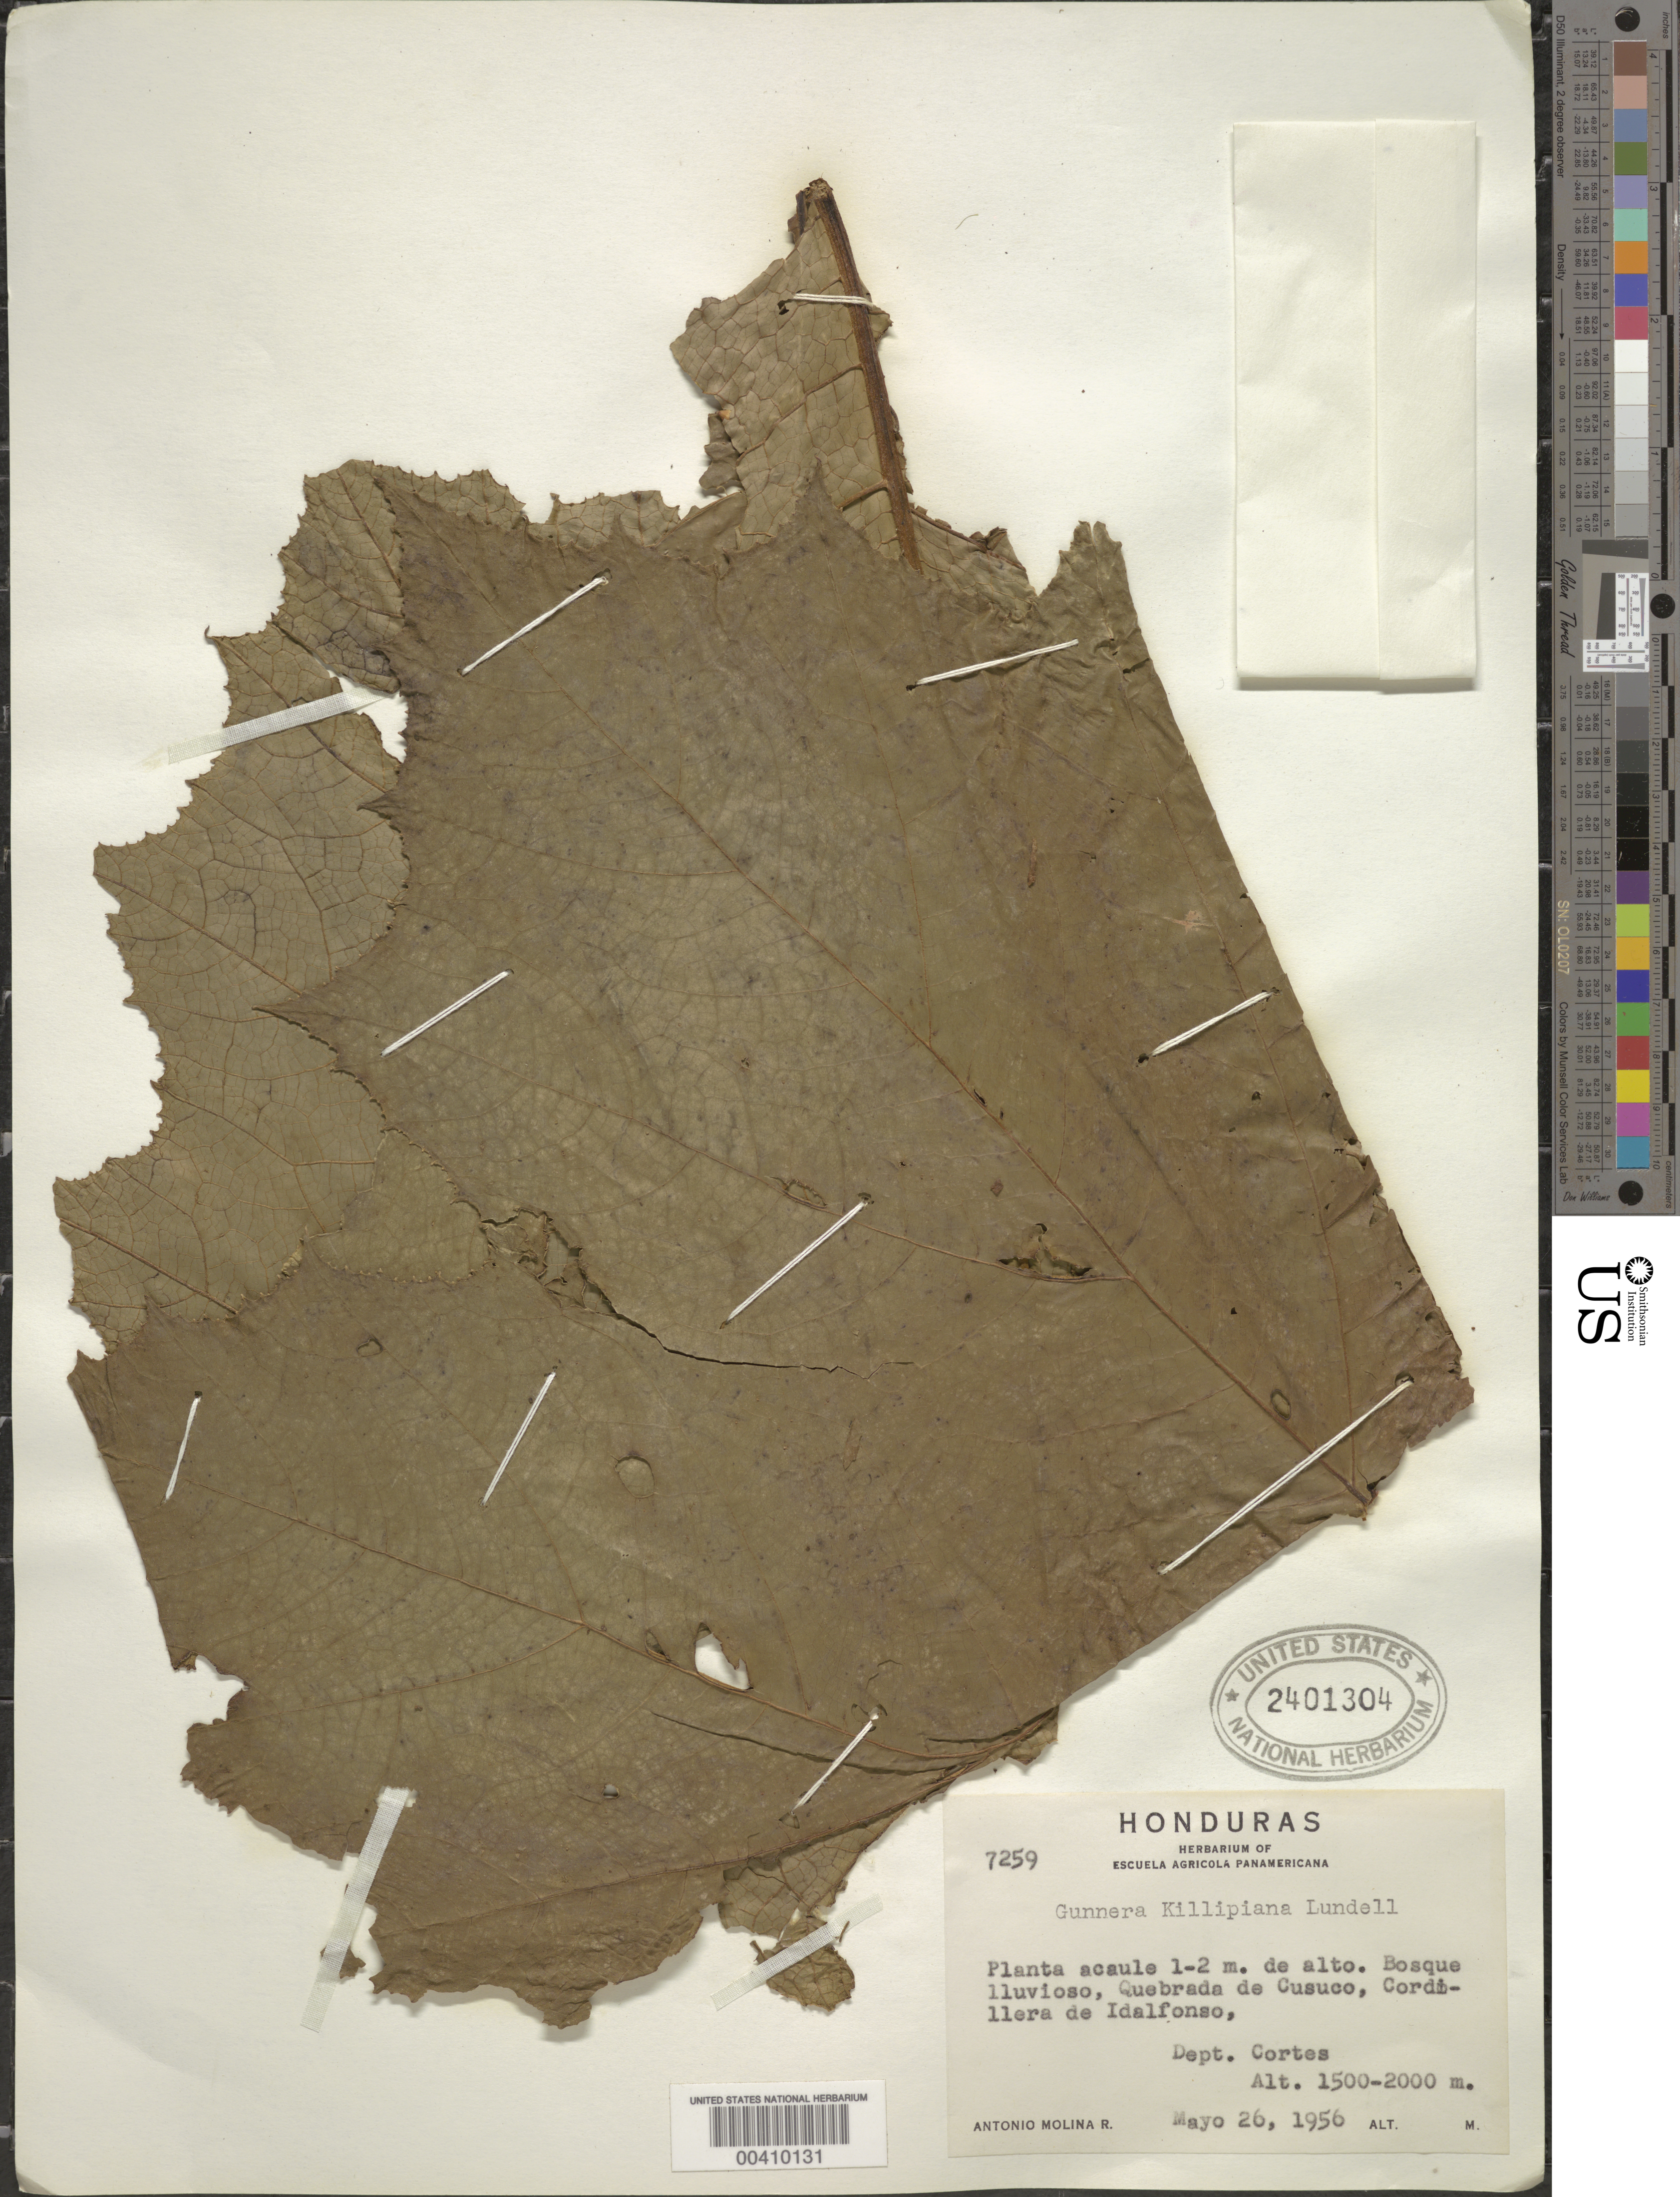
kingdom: Plantae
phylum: Tracheophyta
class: Magnoliopsida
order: Gunnerales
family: Gunneraceae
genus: Gunnera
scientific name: Gunnera killipiana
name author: Lundell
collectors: A. Molina R.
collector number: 7259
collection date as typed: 26 May 1956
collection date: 1956-05-26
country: Honduras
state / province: Cortés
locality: Quebrada de Cusuco, Cordillera de Idalfonso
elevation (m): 1500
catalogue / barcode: US 2401304